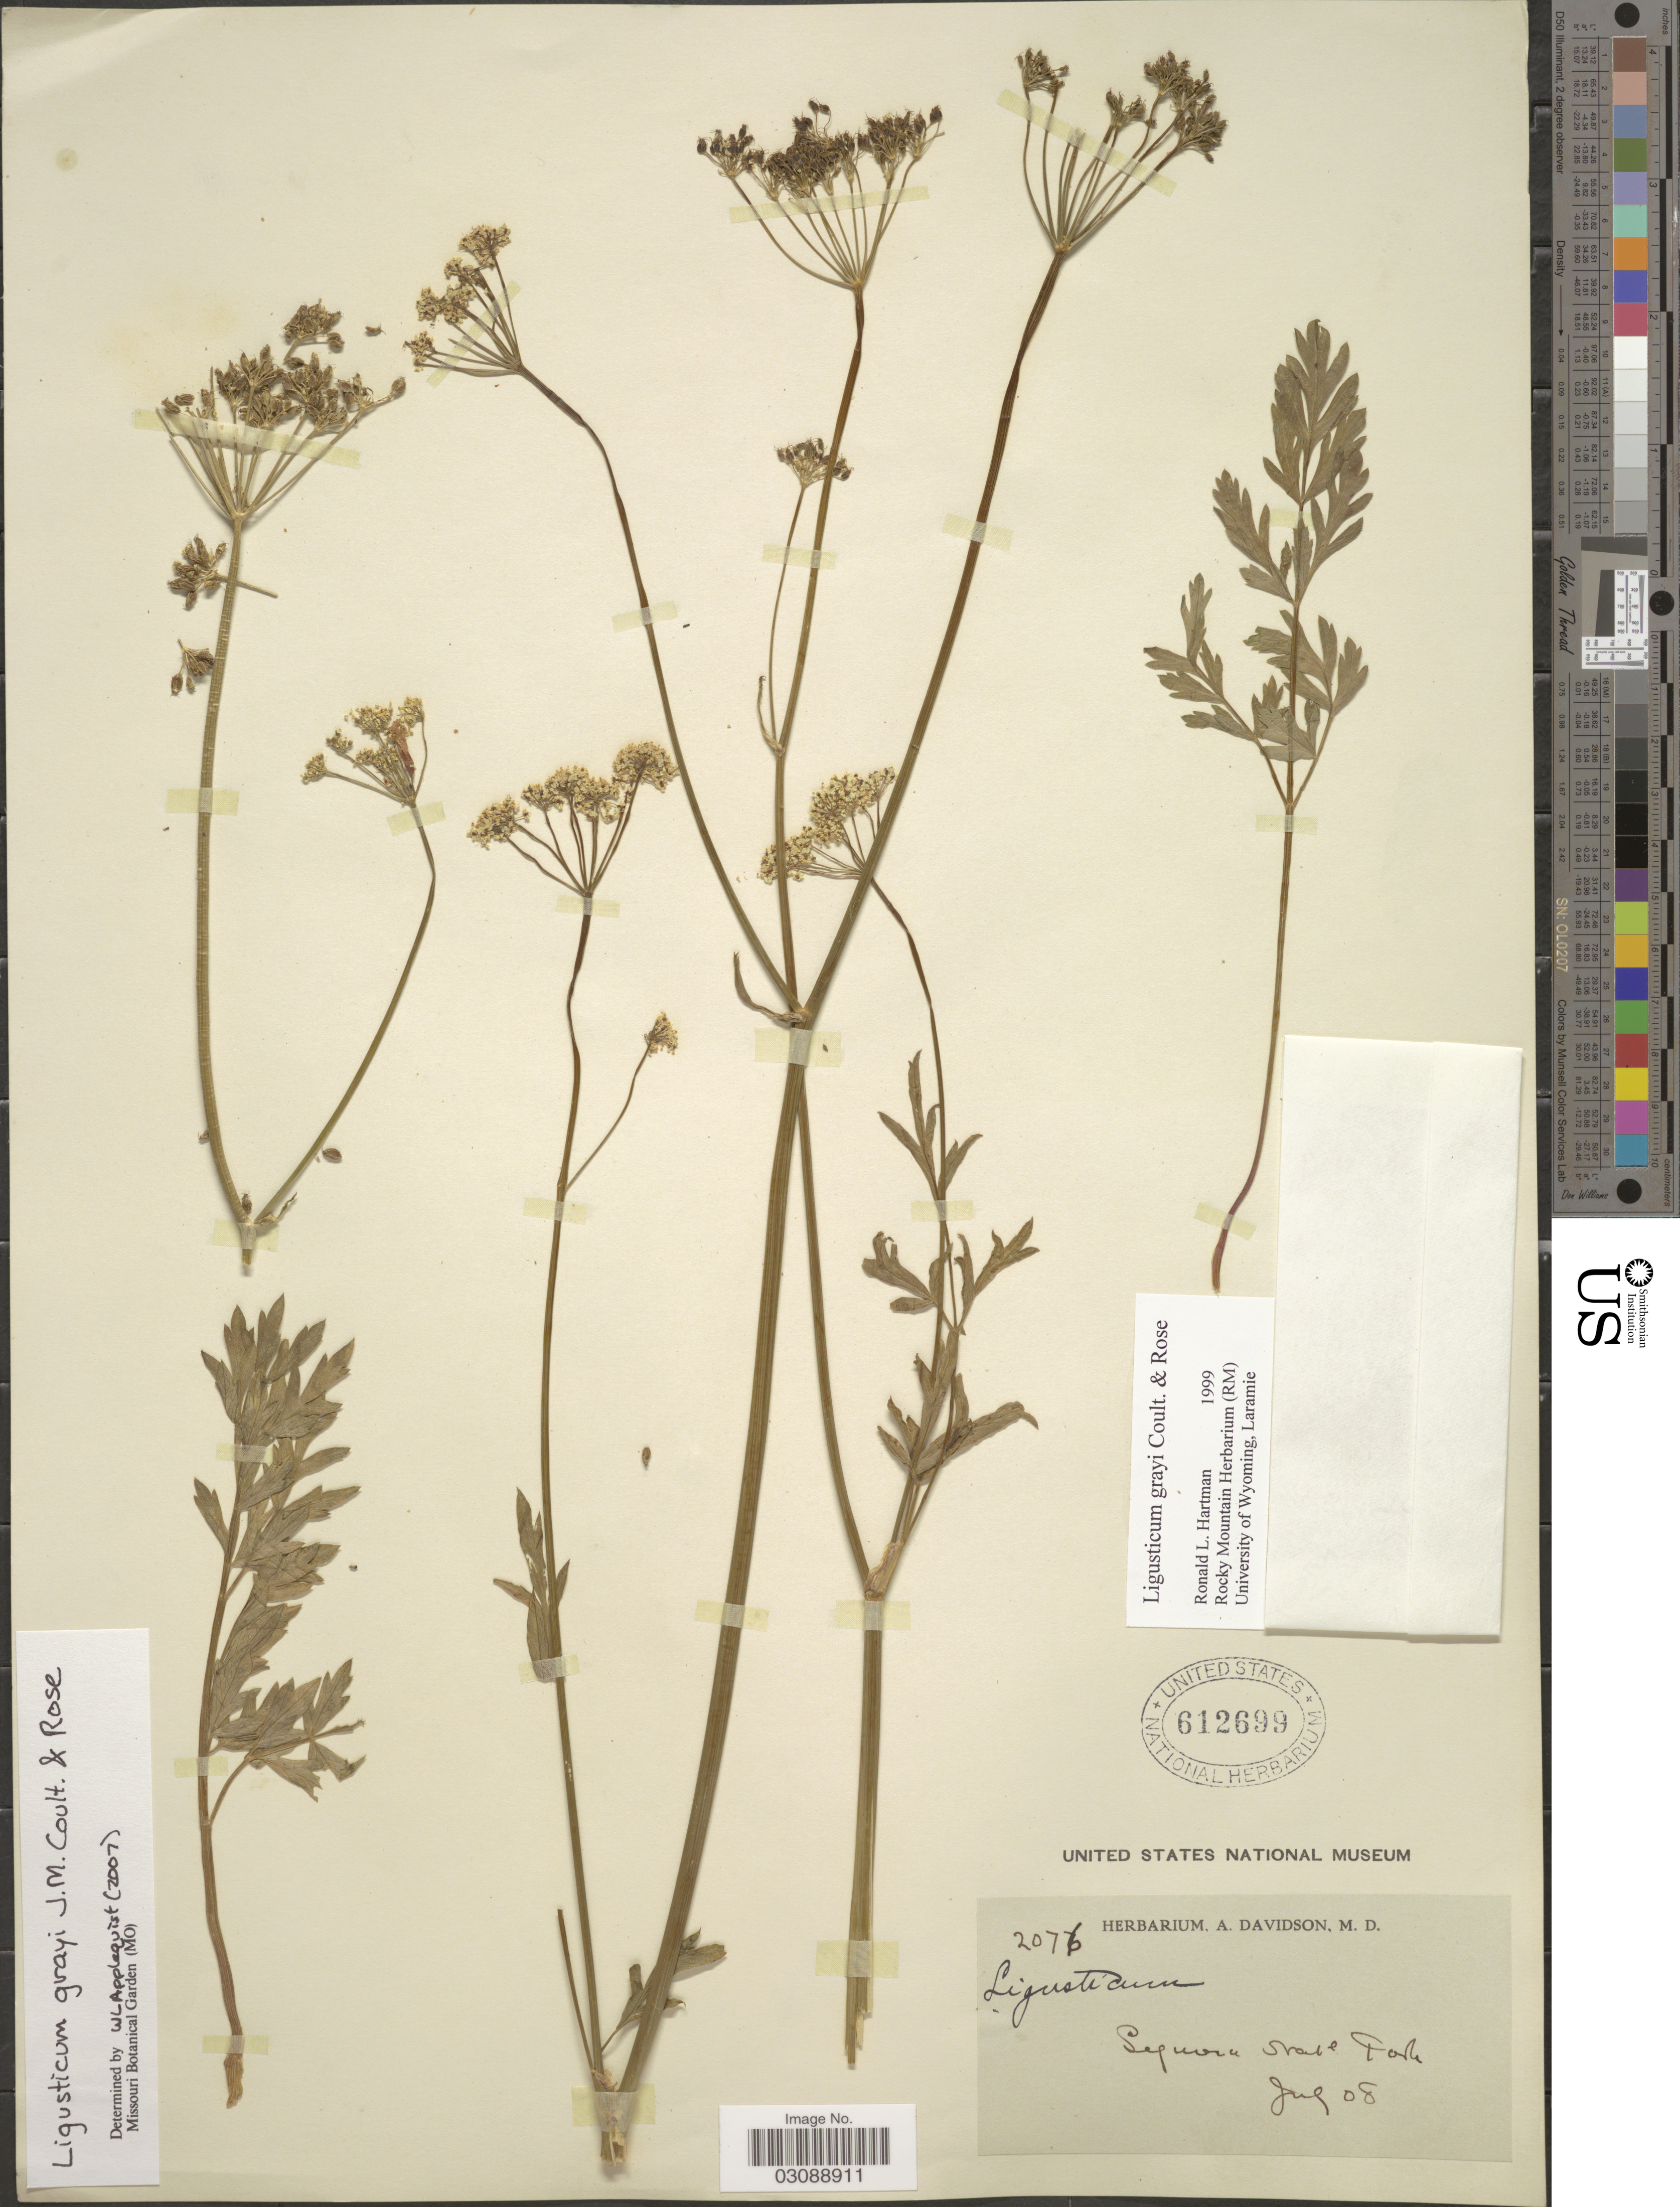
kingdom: Plantae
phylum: Tracheophyta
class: Magnoliopsida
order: Apiales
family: Apiaceae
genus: Ligusticum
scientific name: Ligusticum grayi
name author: J.M. Coult. & Rose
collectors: ex herb. A. Davidson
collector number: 2076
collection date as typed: Transcribed d/m/y: /7/8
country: United States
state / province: Connecticut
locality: Seymour State Park.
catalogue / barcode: US 612699